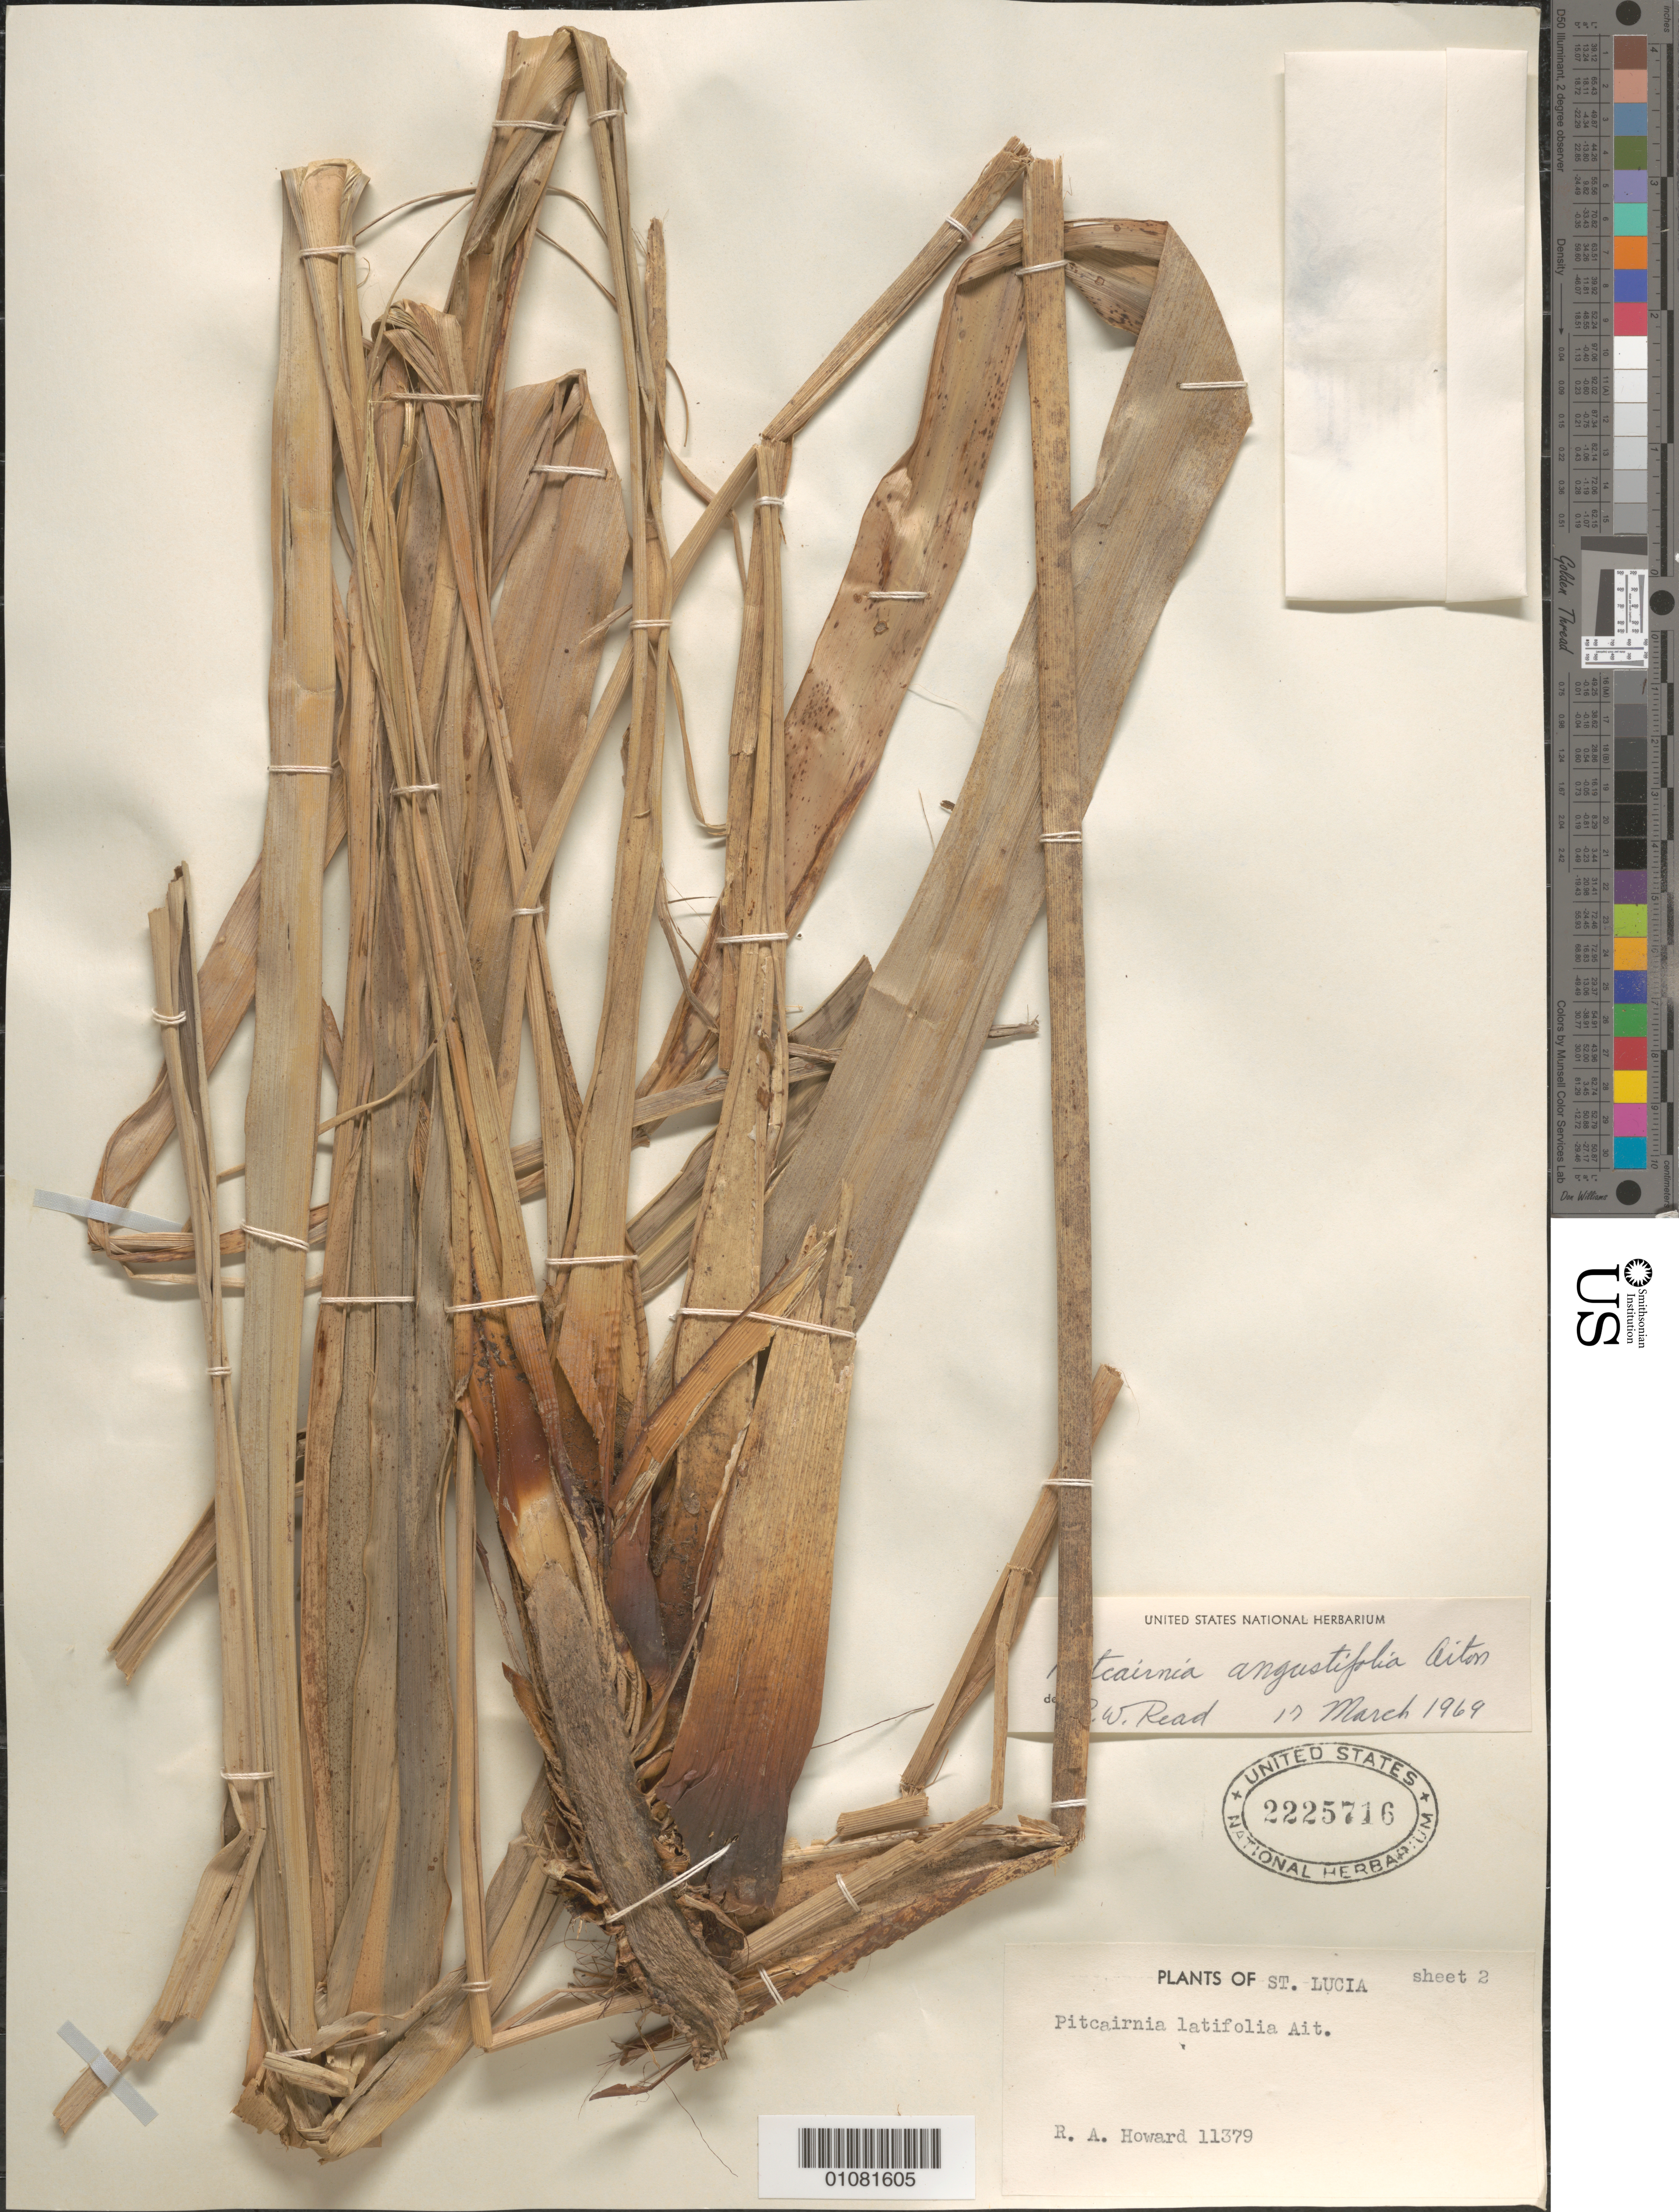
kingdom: Plantae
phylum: Tracheophyta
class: Liliopsida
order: Poales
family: Bromeliaceae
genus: Pitcairnia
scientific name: Pitcairnia angustifolia var. angustifolia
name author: Sol. ex Aiton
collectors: R. A. Howard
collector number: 11379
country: St. Lucia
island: St. Lucia I.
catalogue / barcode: US 2225716